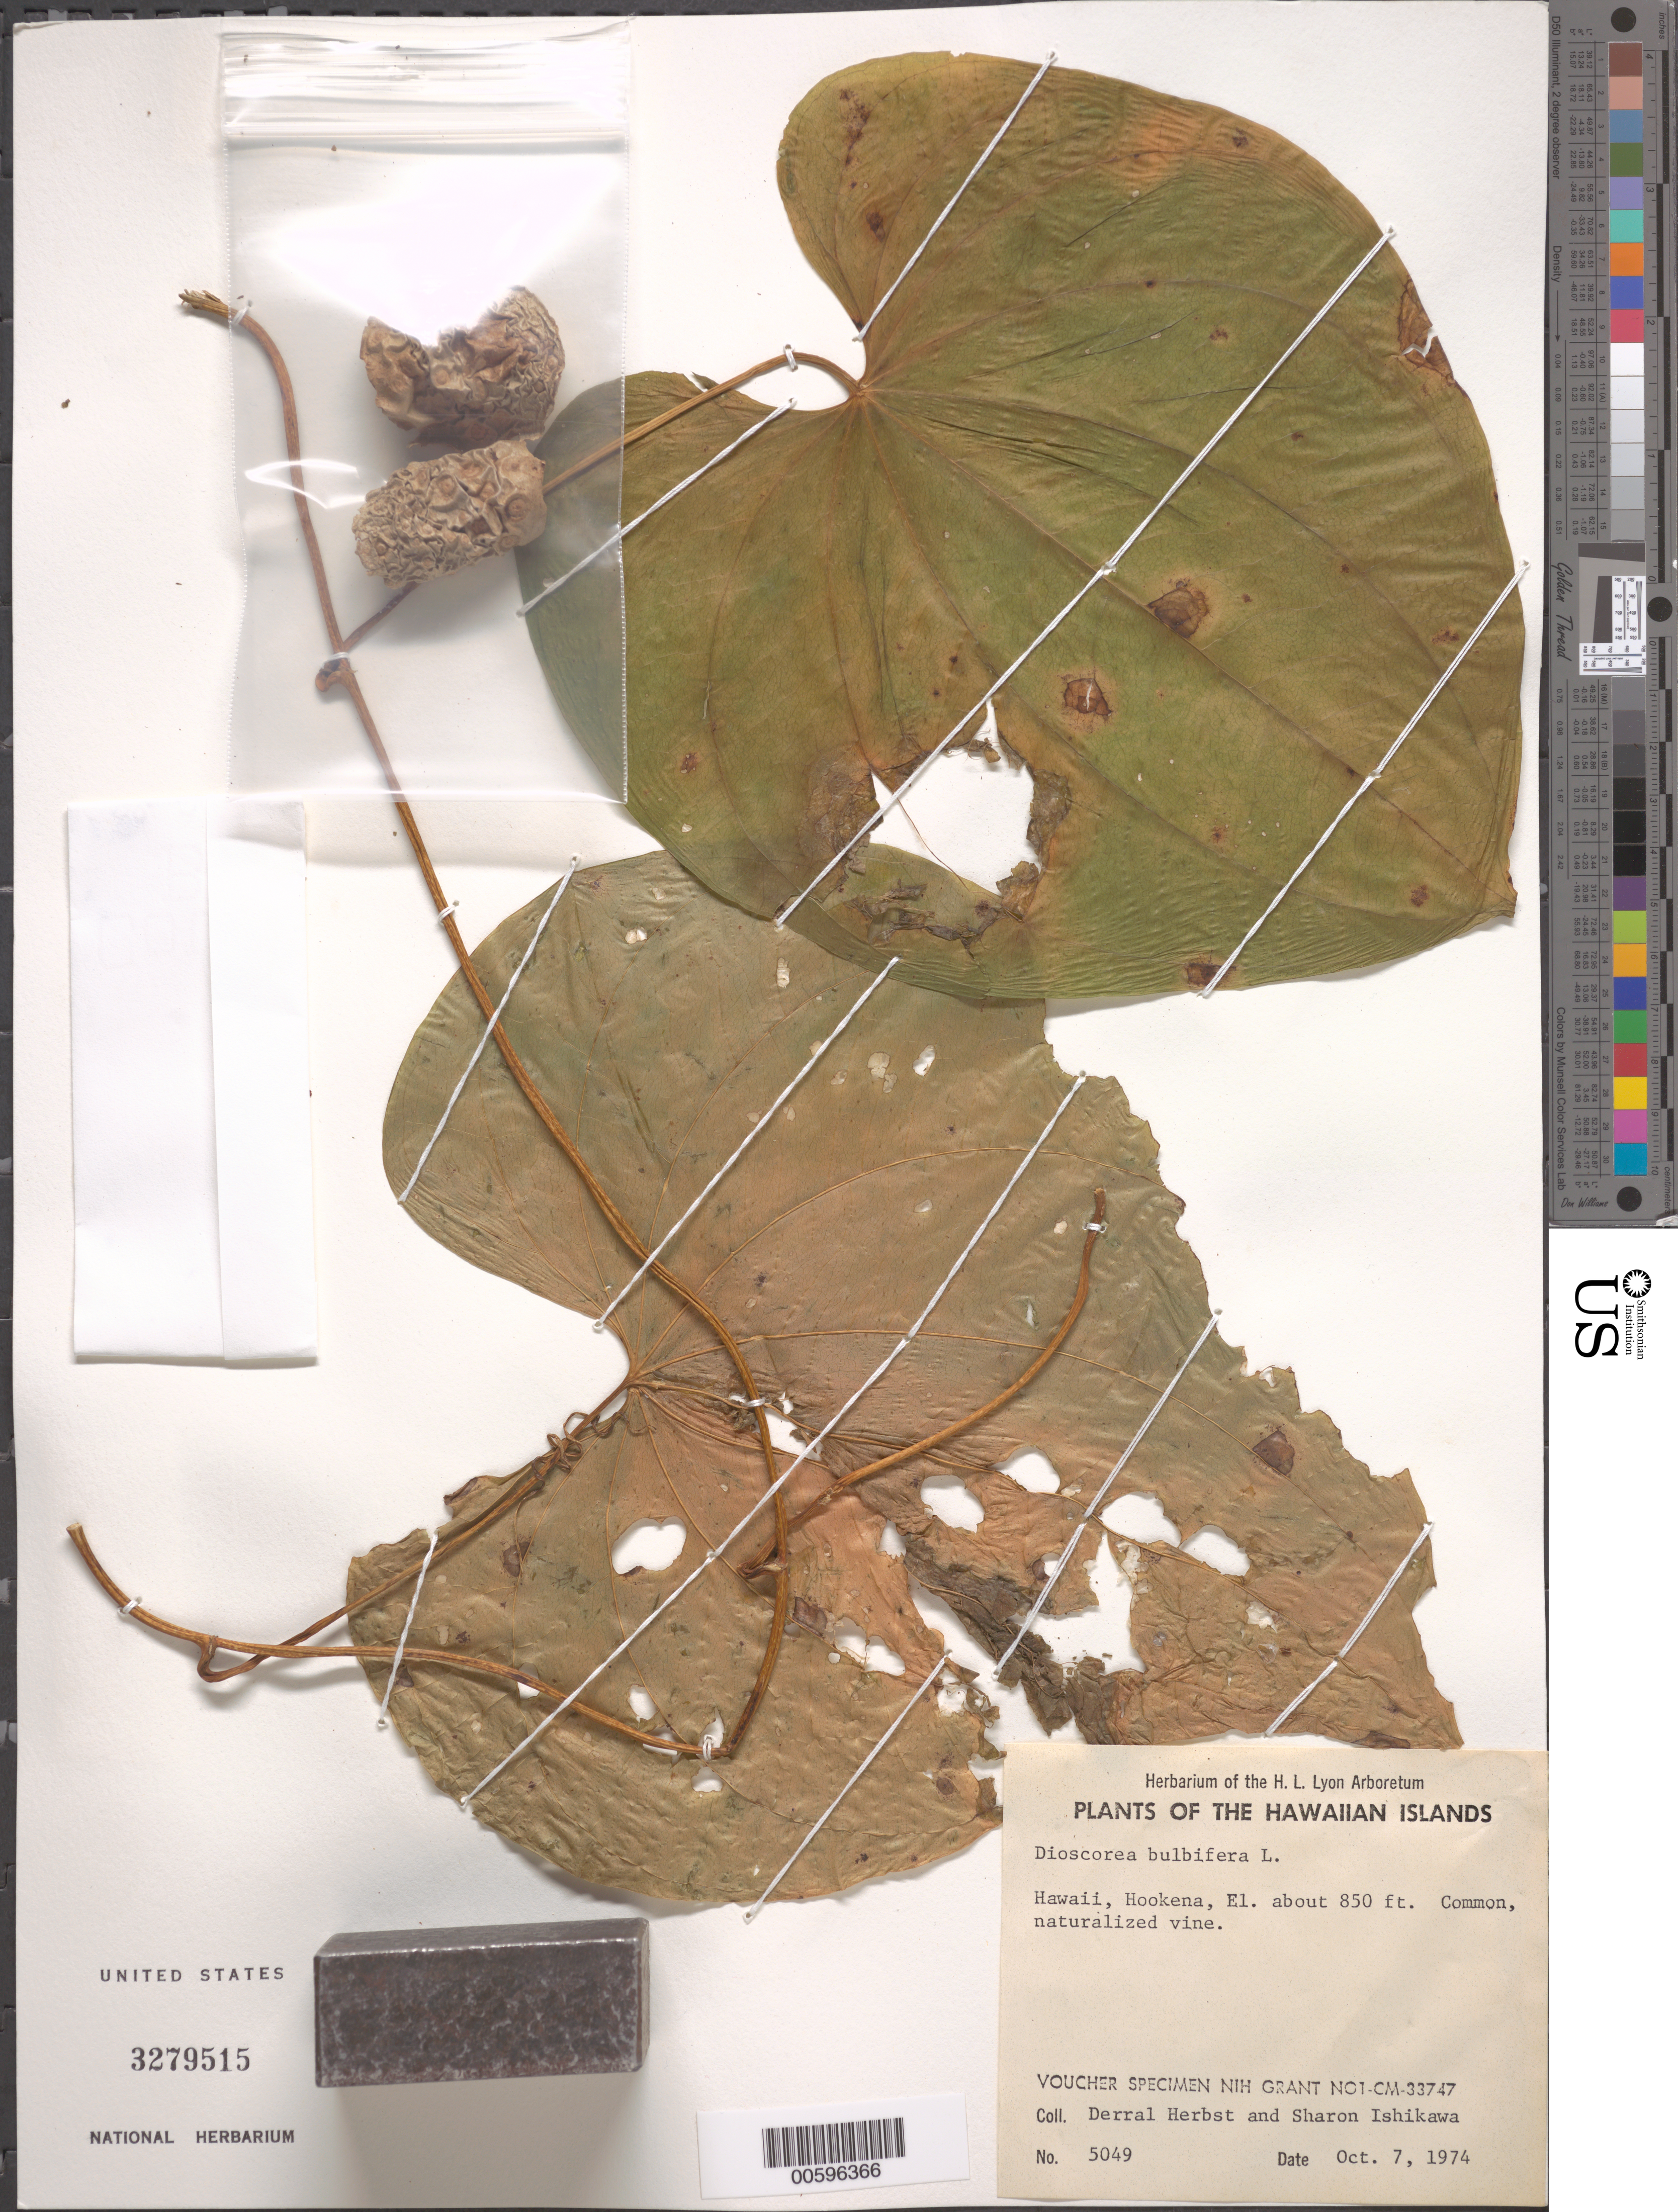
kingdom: Plantae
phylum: Tracheophyta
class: Liliopsida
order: Dioscoreales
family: Dioscoreaceae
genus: Dioscorea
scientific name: Dioscorea bulbifera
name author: L.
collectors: D. R. Herbst & S. Ishikawa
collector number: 5049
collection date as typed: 7 Oct 1974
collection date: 1974-10-07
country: United States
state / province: Hawaii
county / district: Hawaii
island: Hawaii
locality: Hookena.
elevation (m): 259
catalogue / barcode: US 3279515